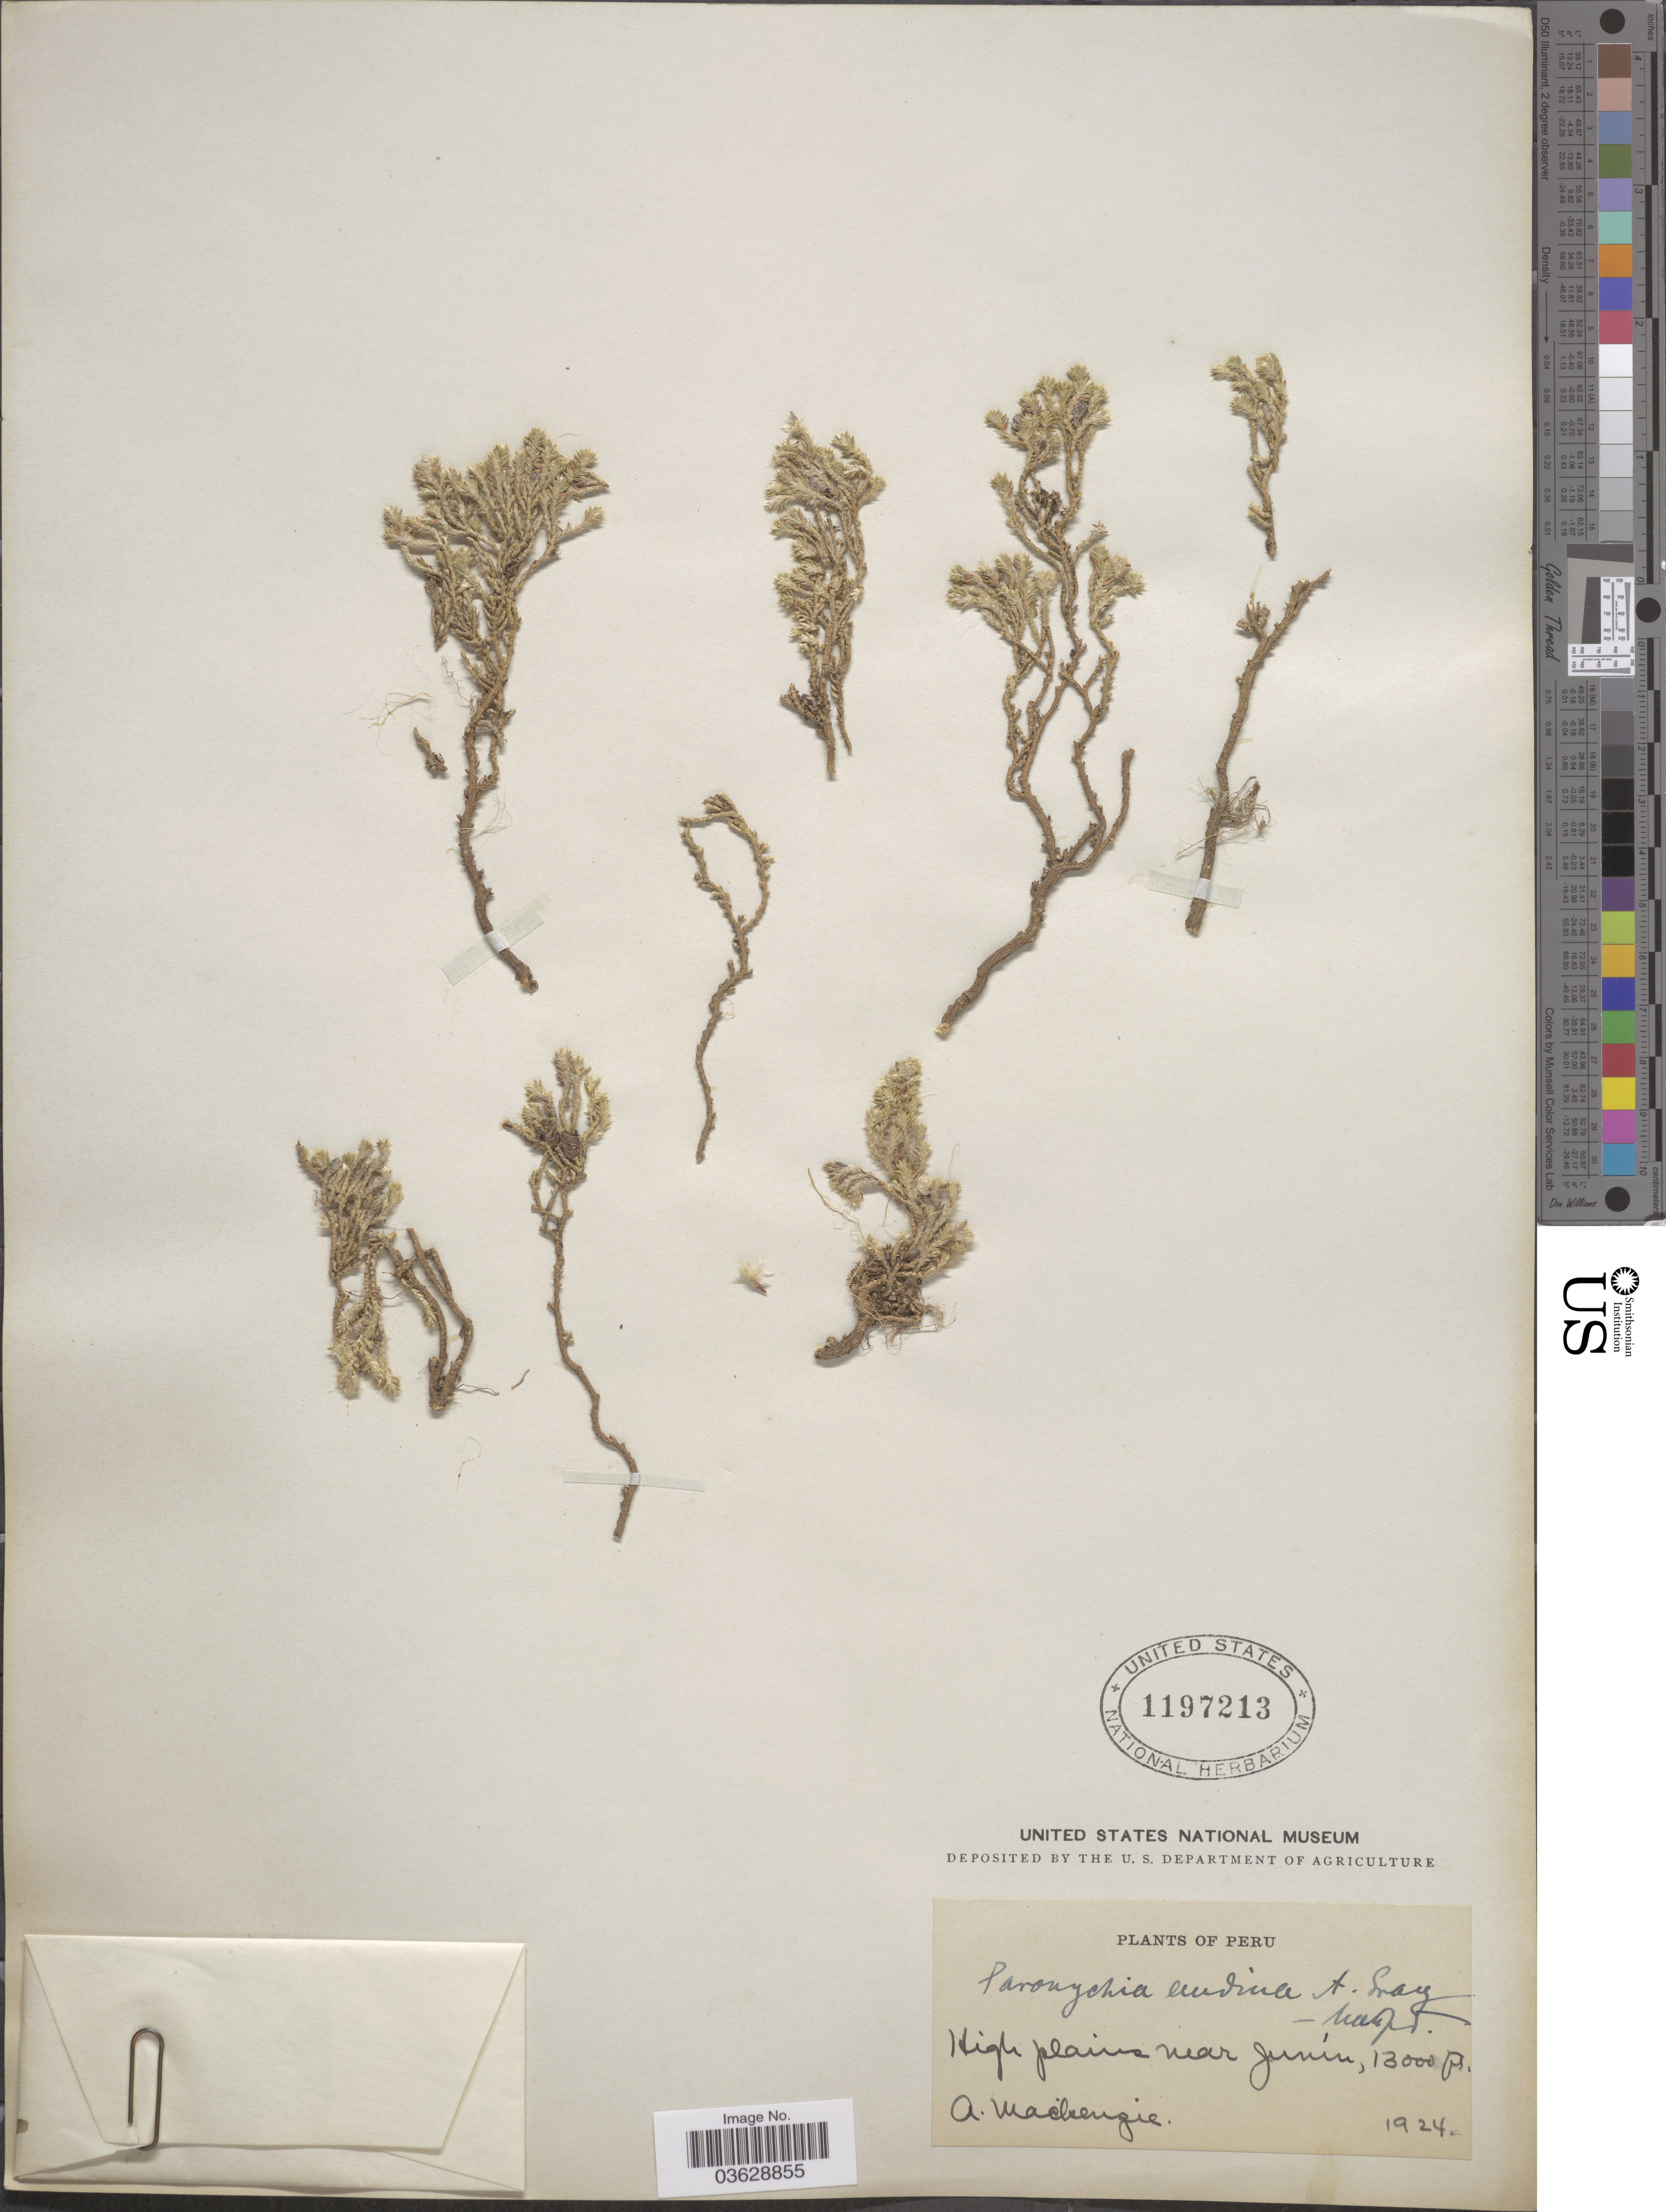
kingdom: Plantae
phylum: Tracheophyta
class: Magnoliopsida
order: Caryophyllales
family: Caryophyllaceae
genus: Paronychia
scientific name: Paronychia andina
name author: A. Gray in Wilkes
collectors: A. Mackenzie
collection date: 1924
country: Peru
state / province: Junín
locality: High plains near Junín.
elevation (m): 3962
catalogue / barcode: US 1197213